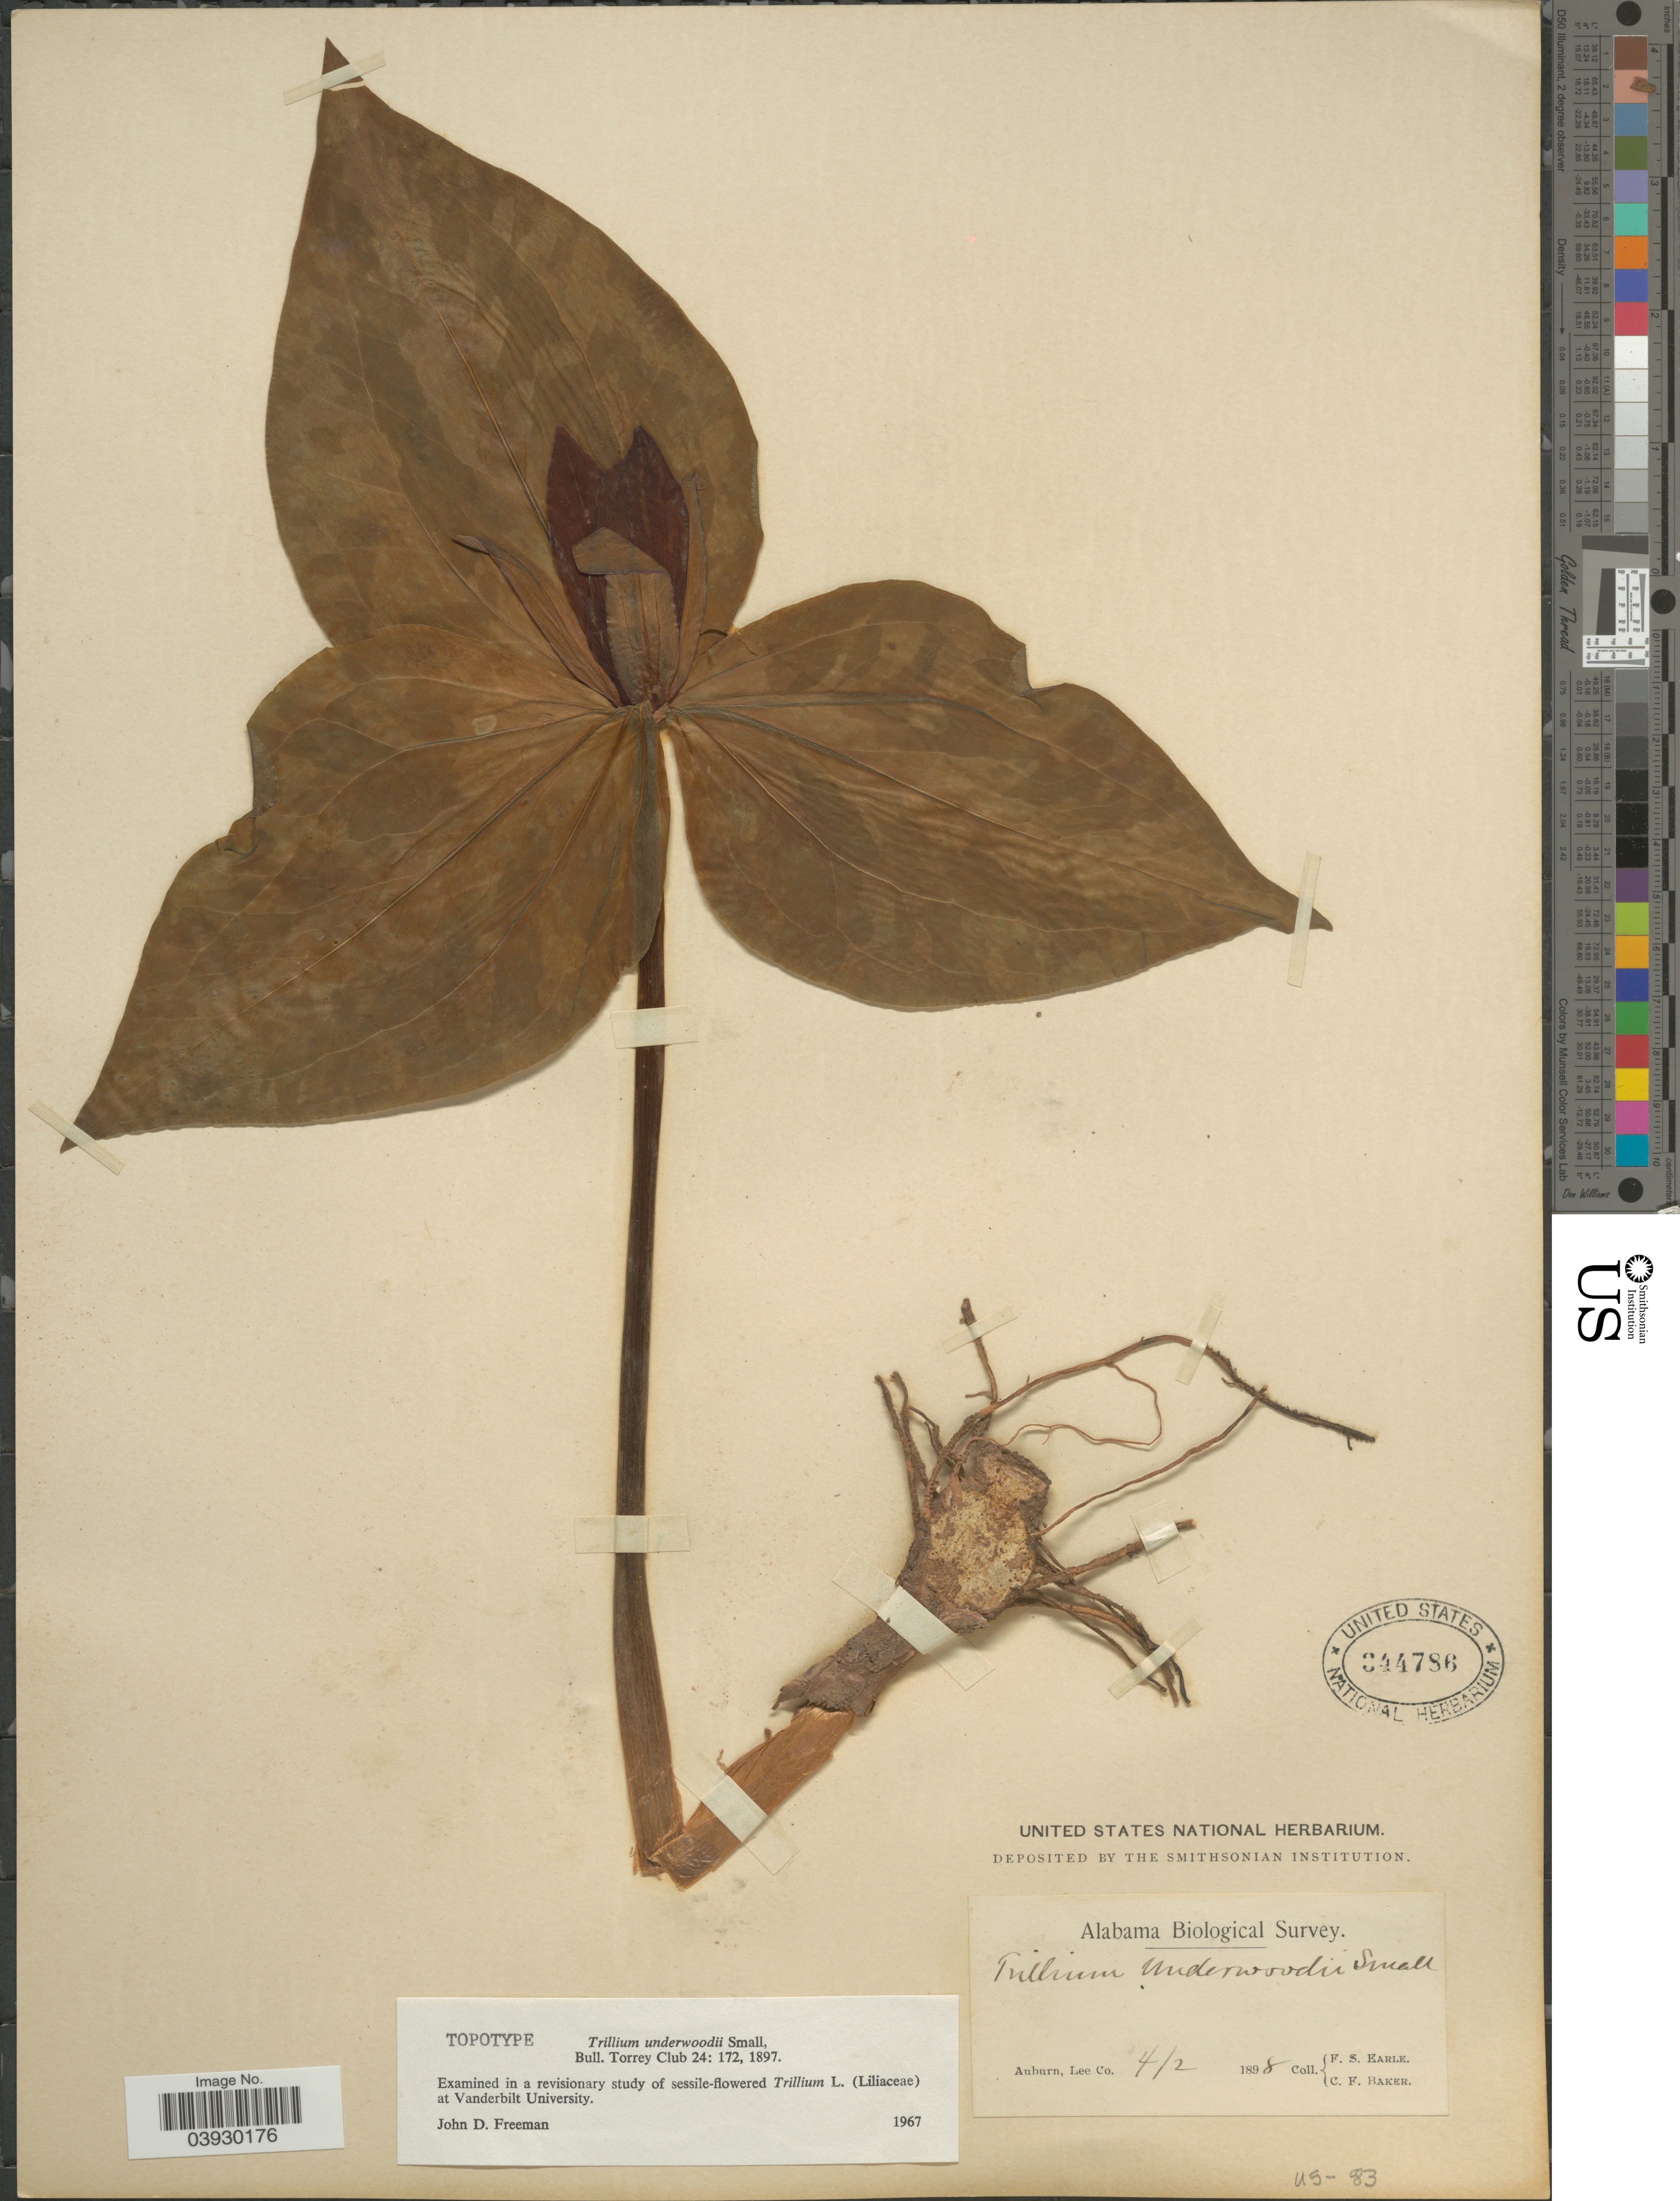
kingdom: Plantae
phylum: Tracheophyta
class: Liliopsida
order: Liliales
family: Melanthiaceae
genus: Trillium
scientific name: Trillium underwoodii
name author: Small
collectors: F. S. Earle & C. F. Baker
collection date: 1898-04-02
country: United States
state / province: Alabama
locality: Auburn, Lee Co.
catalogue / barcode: US 344786